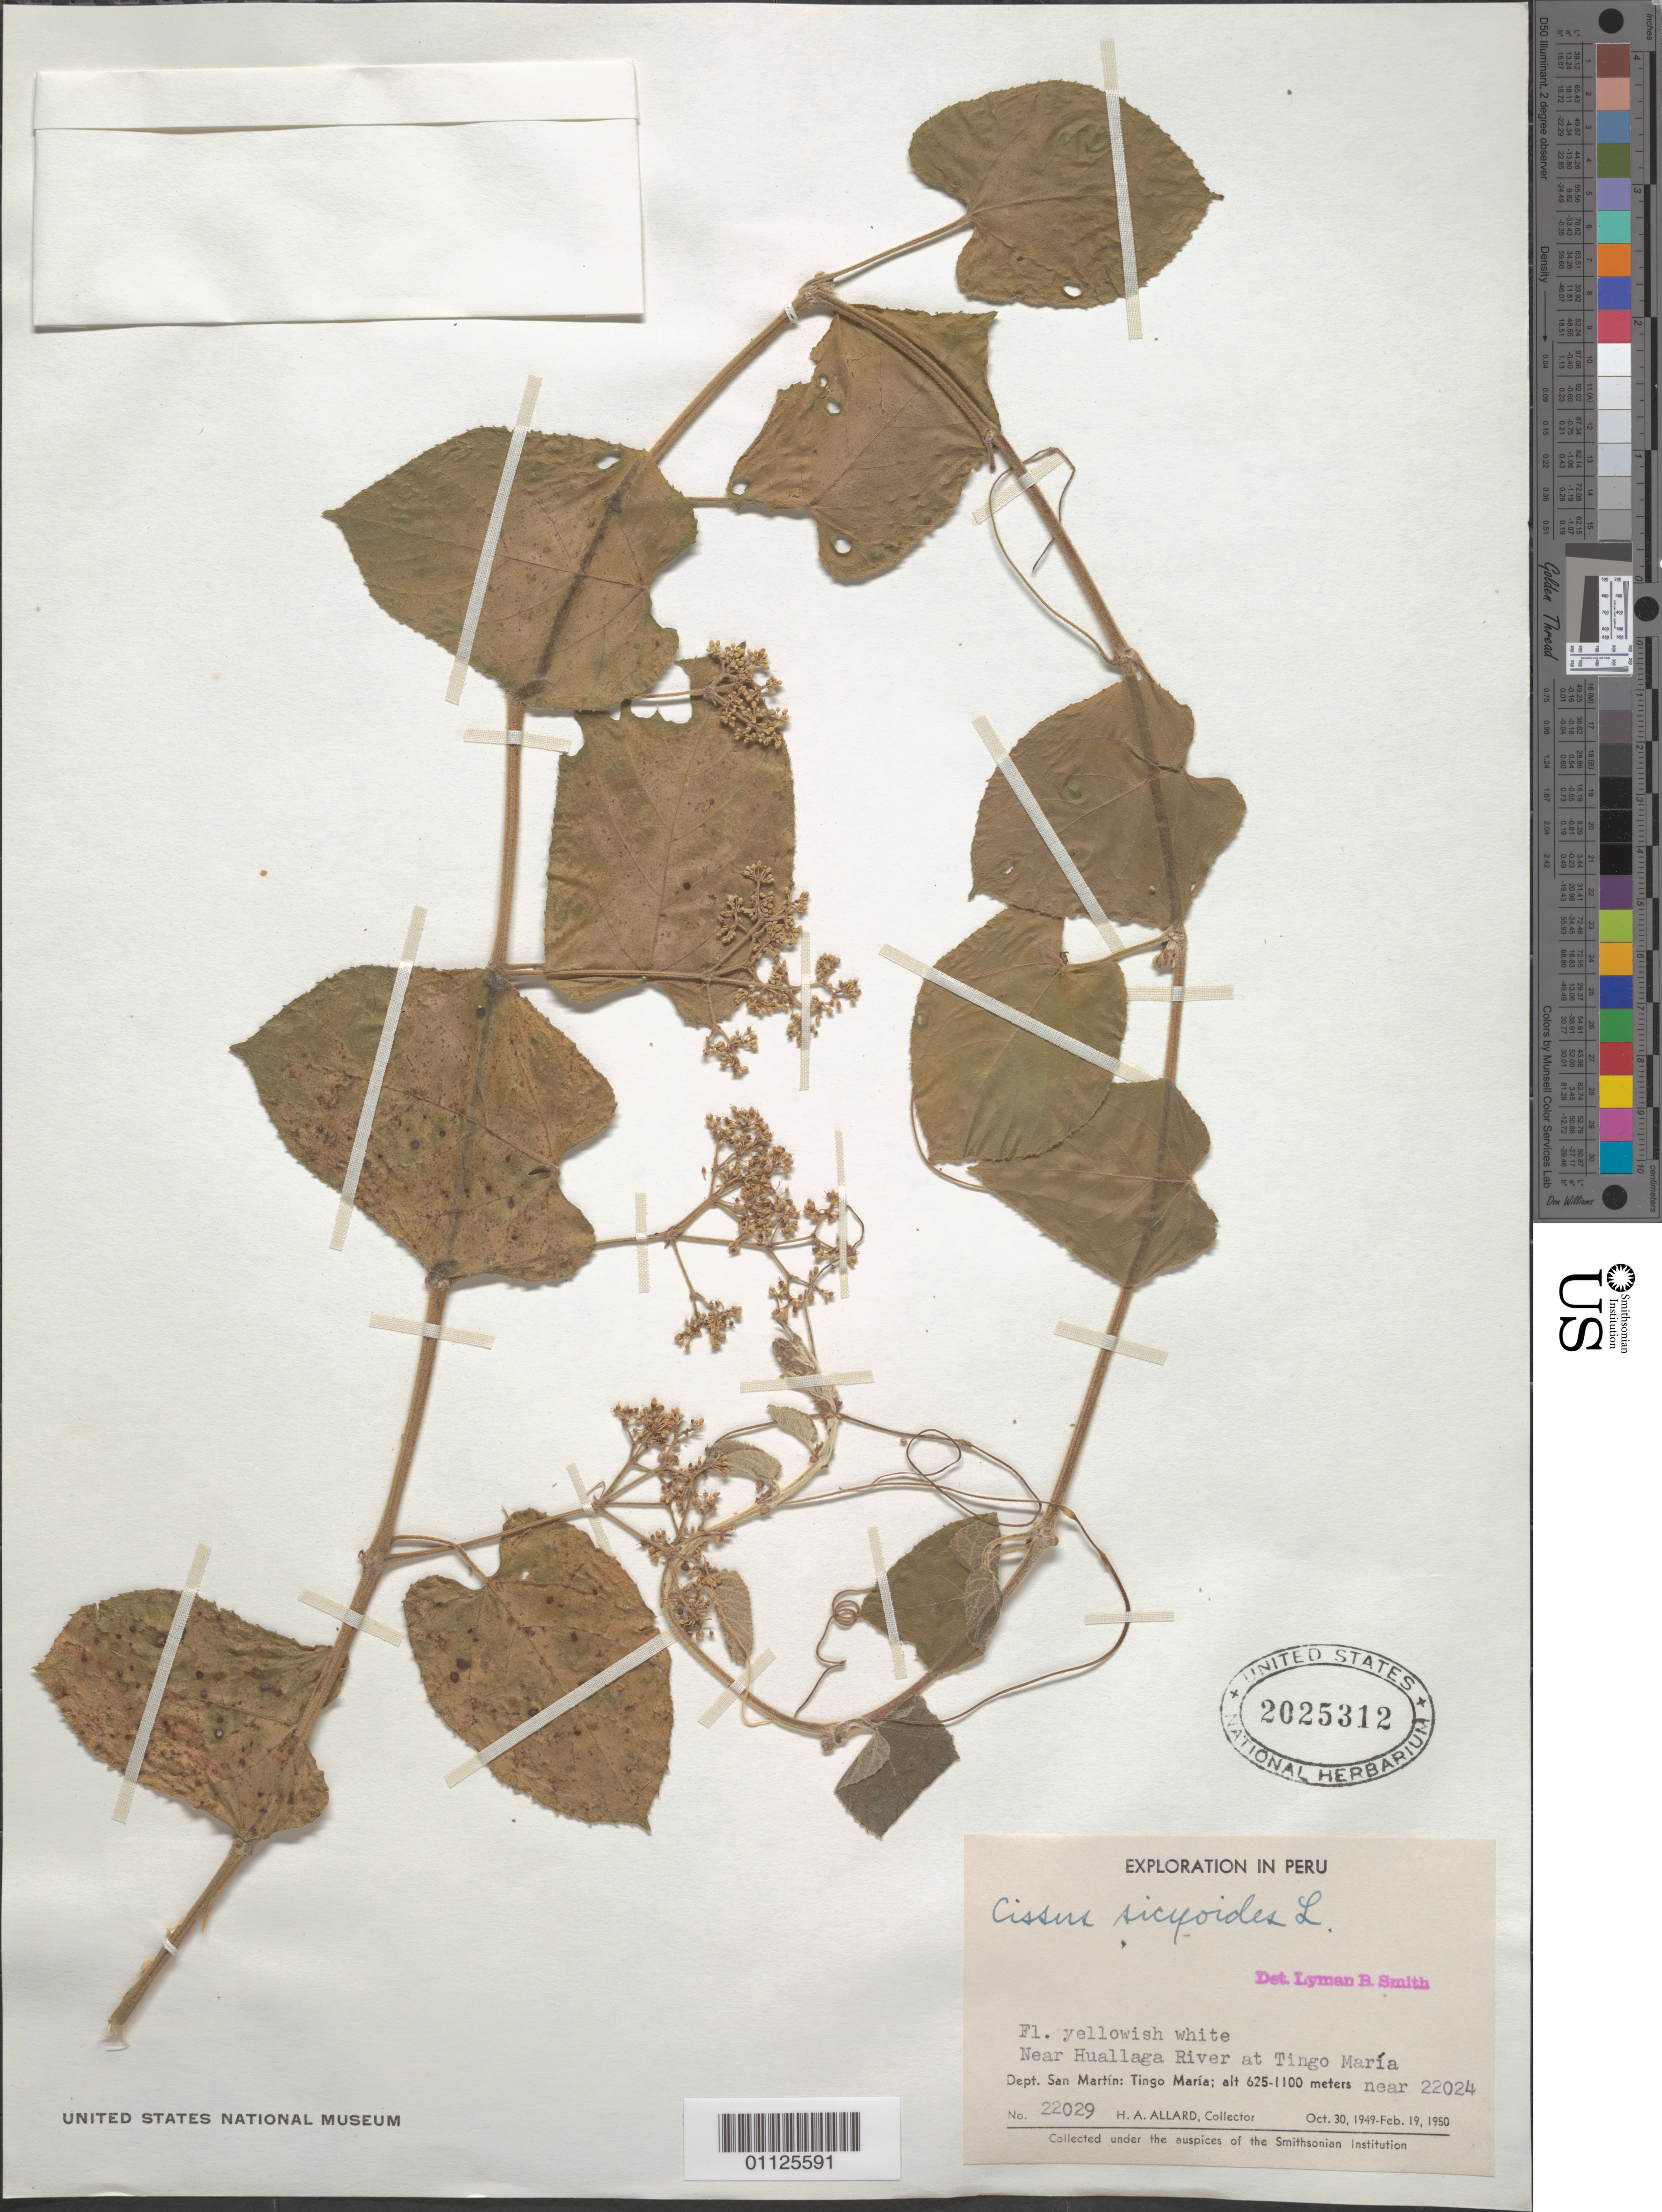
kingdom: Plantae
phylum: Tracheophyta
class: Magnoliopsida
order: Vitales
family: Vitaceae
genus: Cissus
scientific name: Cissus verticillata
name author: (L.) Nicolson & C.E. Jarvis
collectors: H. A. Allard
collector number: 22029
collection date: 1949-10-30/1950-02-19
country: Peru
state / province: San Martín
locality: Tingo Maria near Huallaga River.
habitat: near river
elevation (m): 625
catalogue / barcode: US 2025312